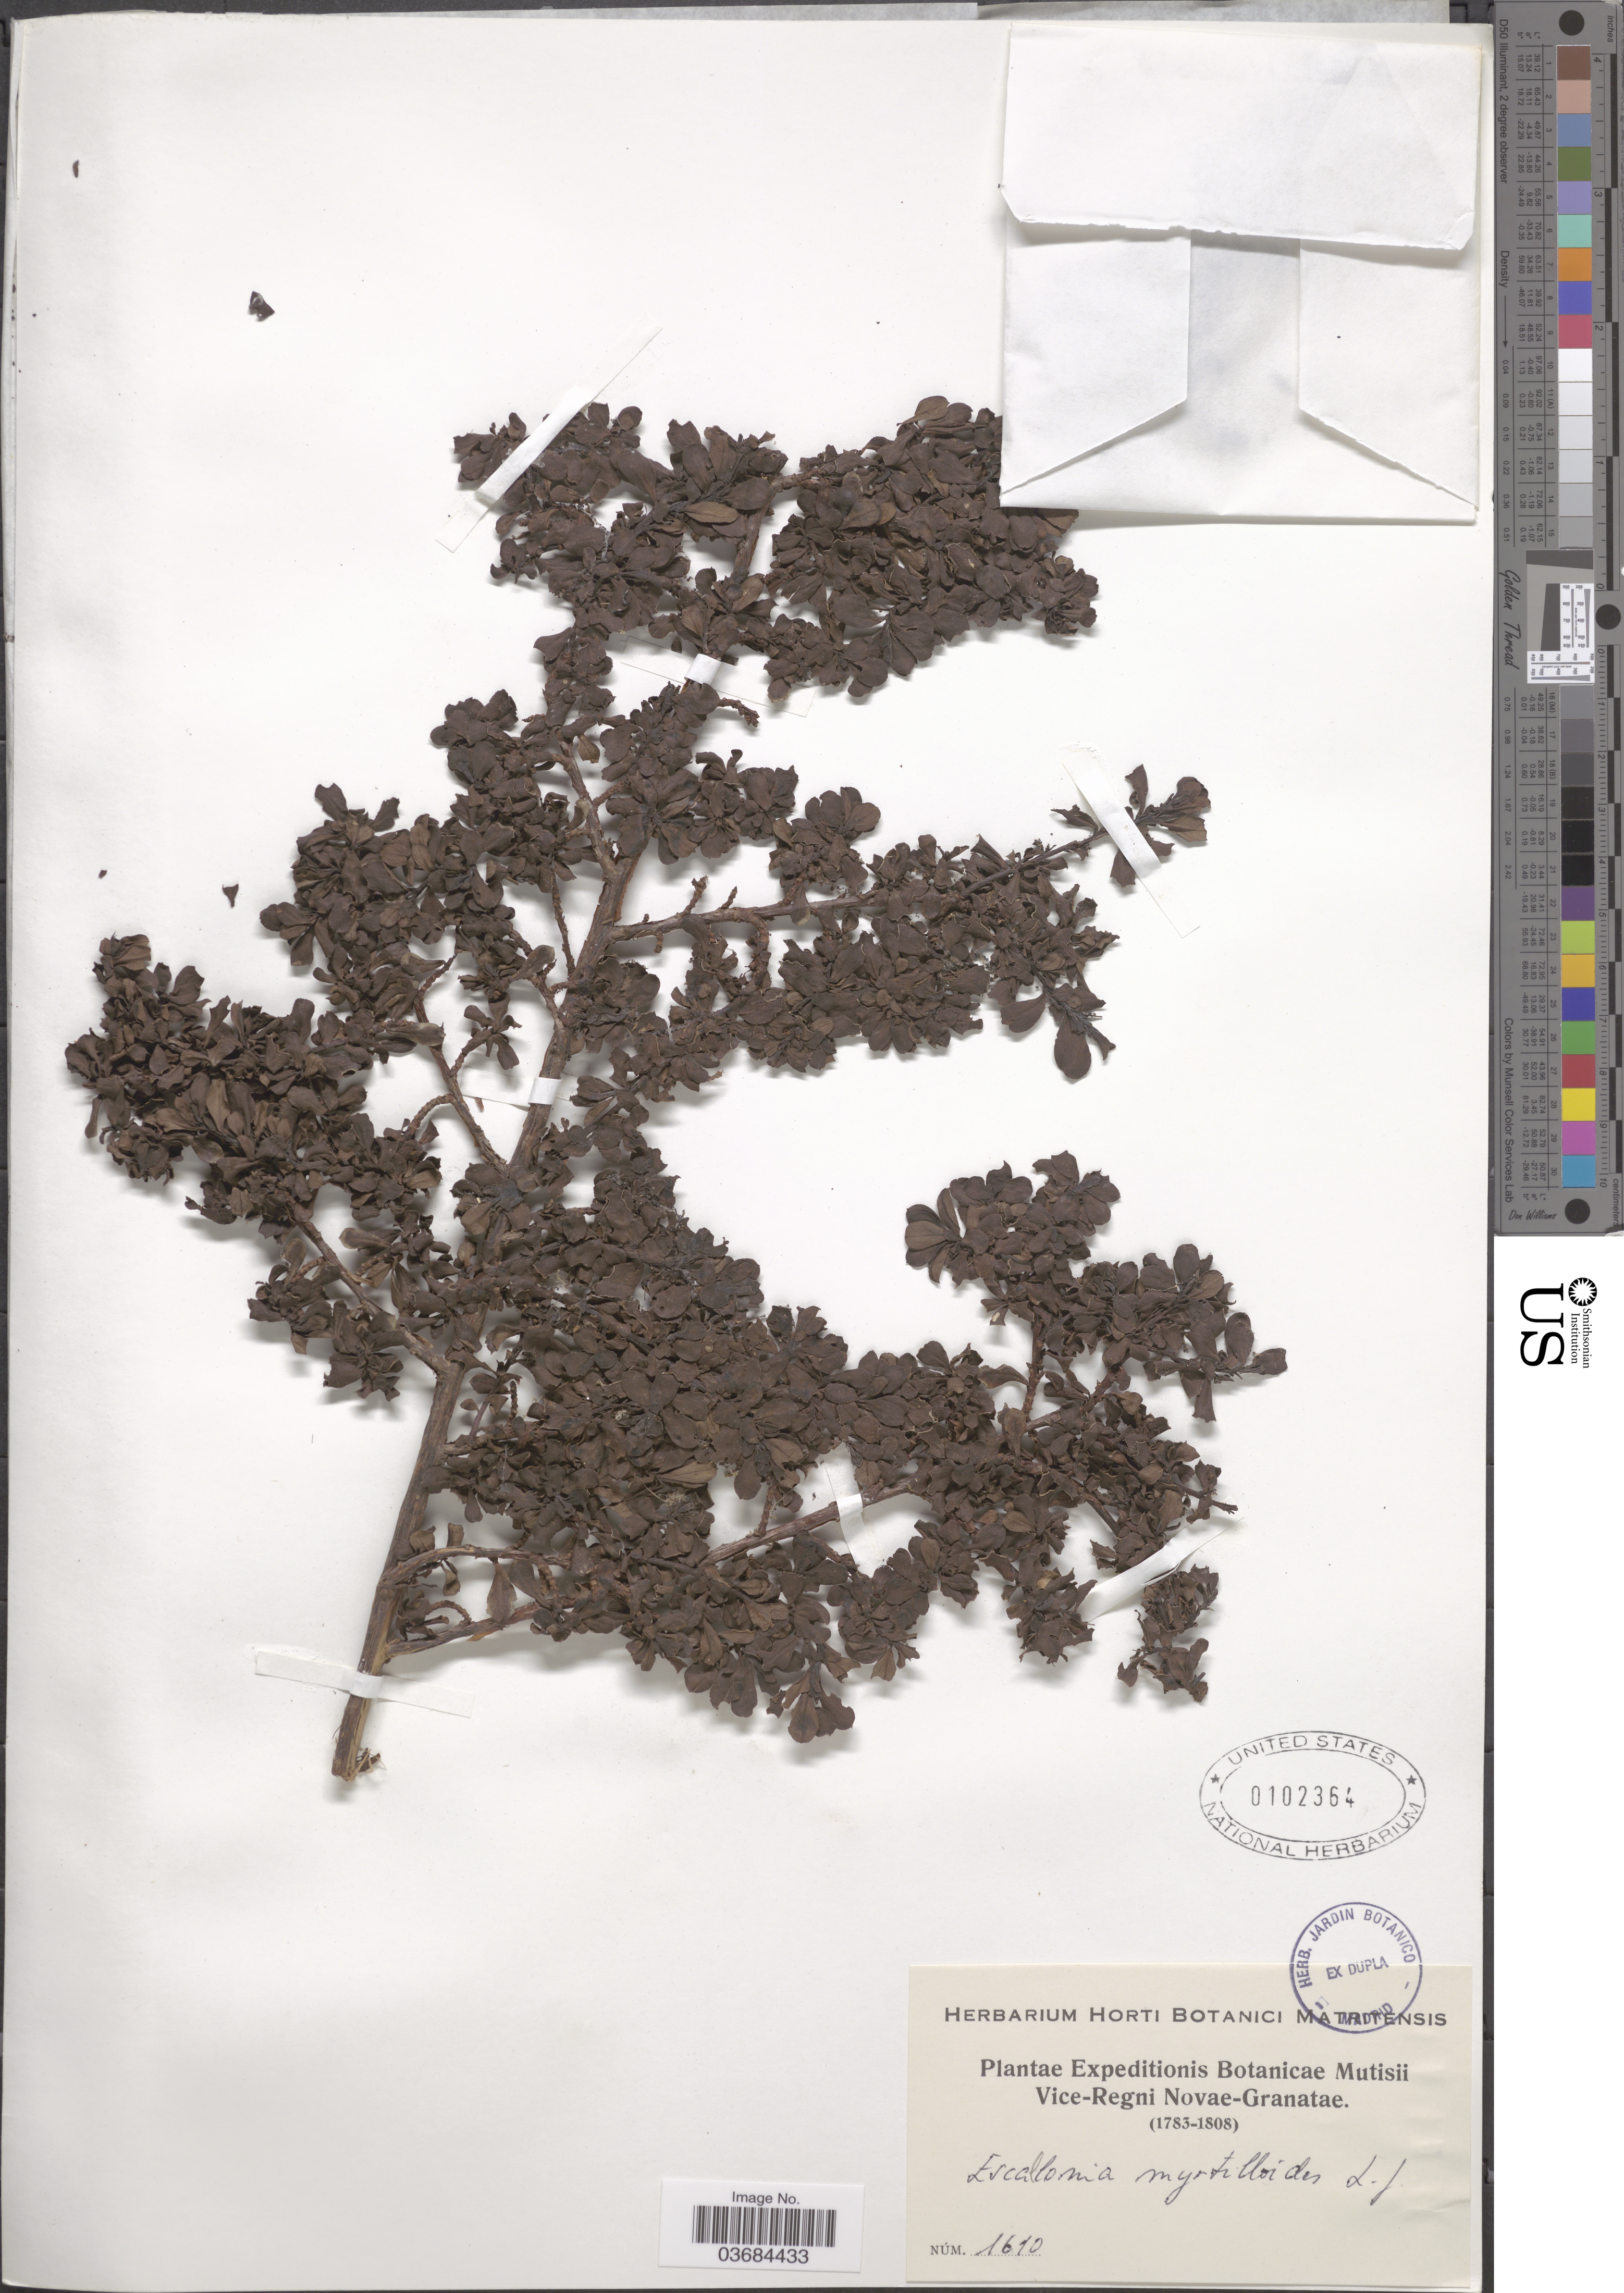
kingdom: Plantae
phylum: Tracheophyta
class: Magnoliopsida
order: Escalloniales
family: Escalloniaceae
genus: Escallonia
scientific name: Escallonia myrtilloides var. myrtilloides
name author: L. f.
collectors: ex herb. Horti Botanici Matritensis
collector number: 1610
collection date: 1783/1808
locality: Expeditionis Botanicae Mutisii Vice-Regni Novae-Granatae.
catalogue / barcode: US 102364